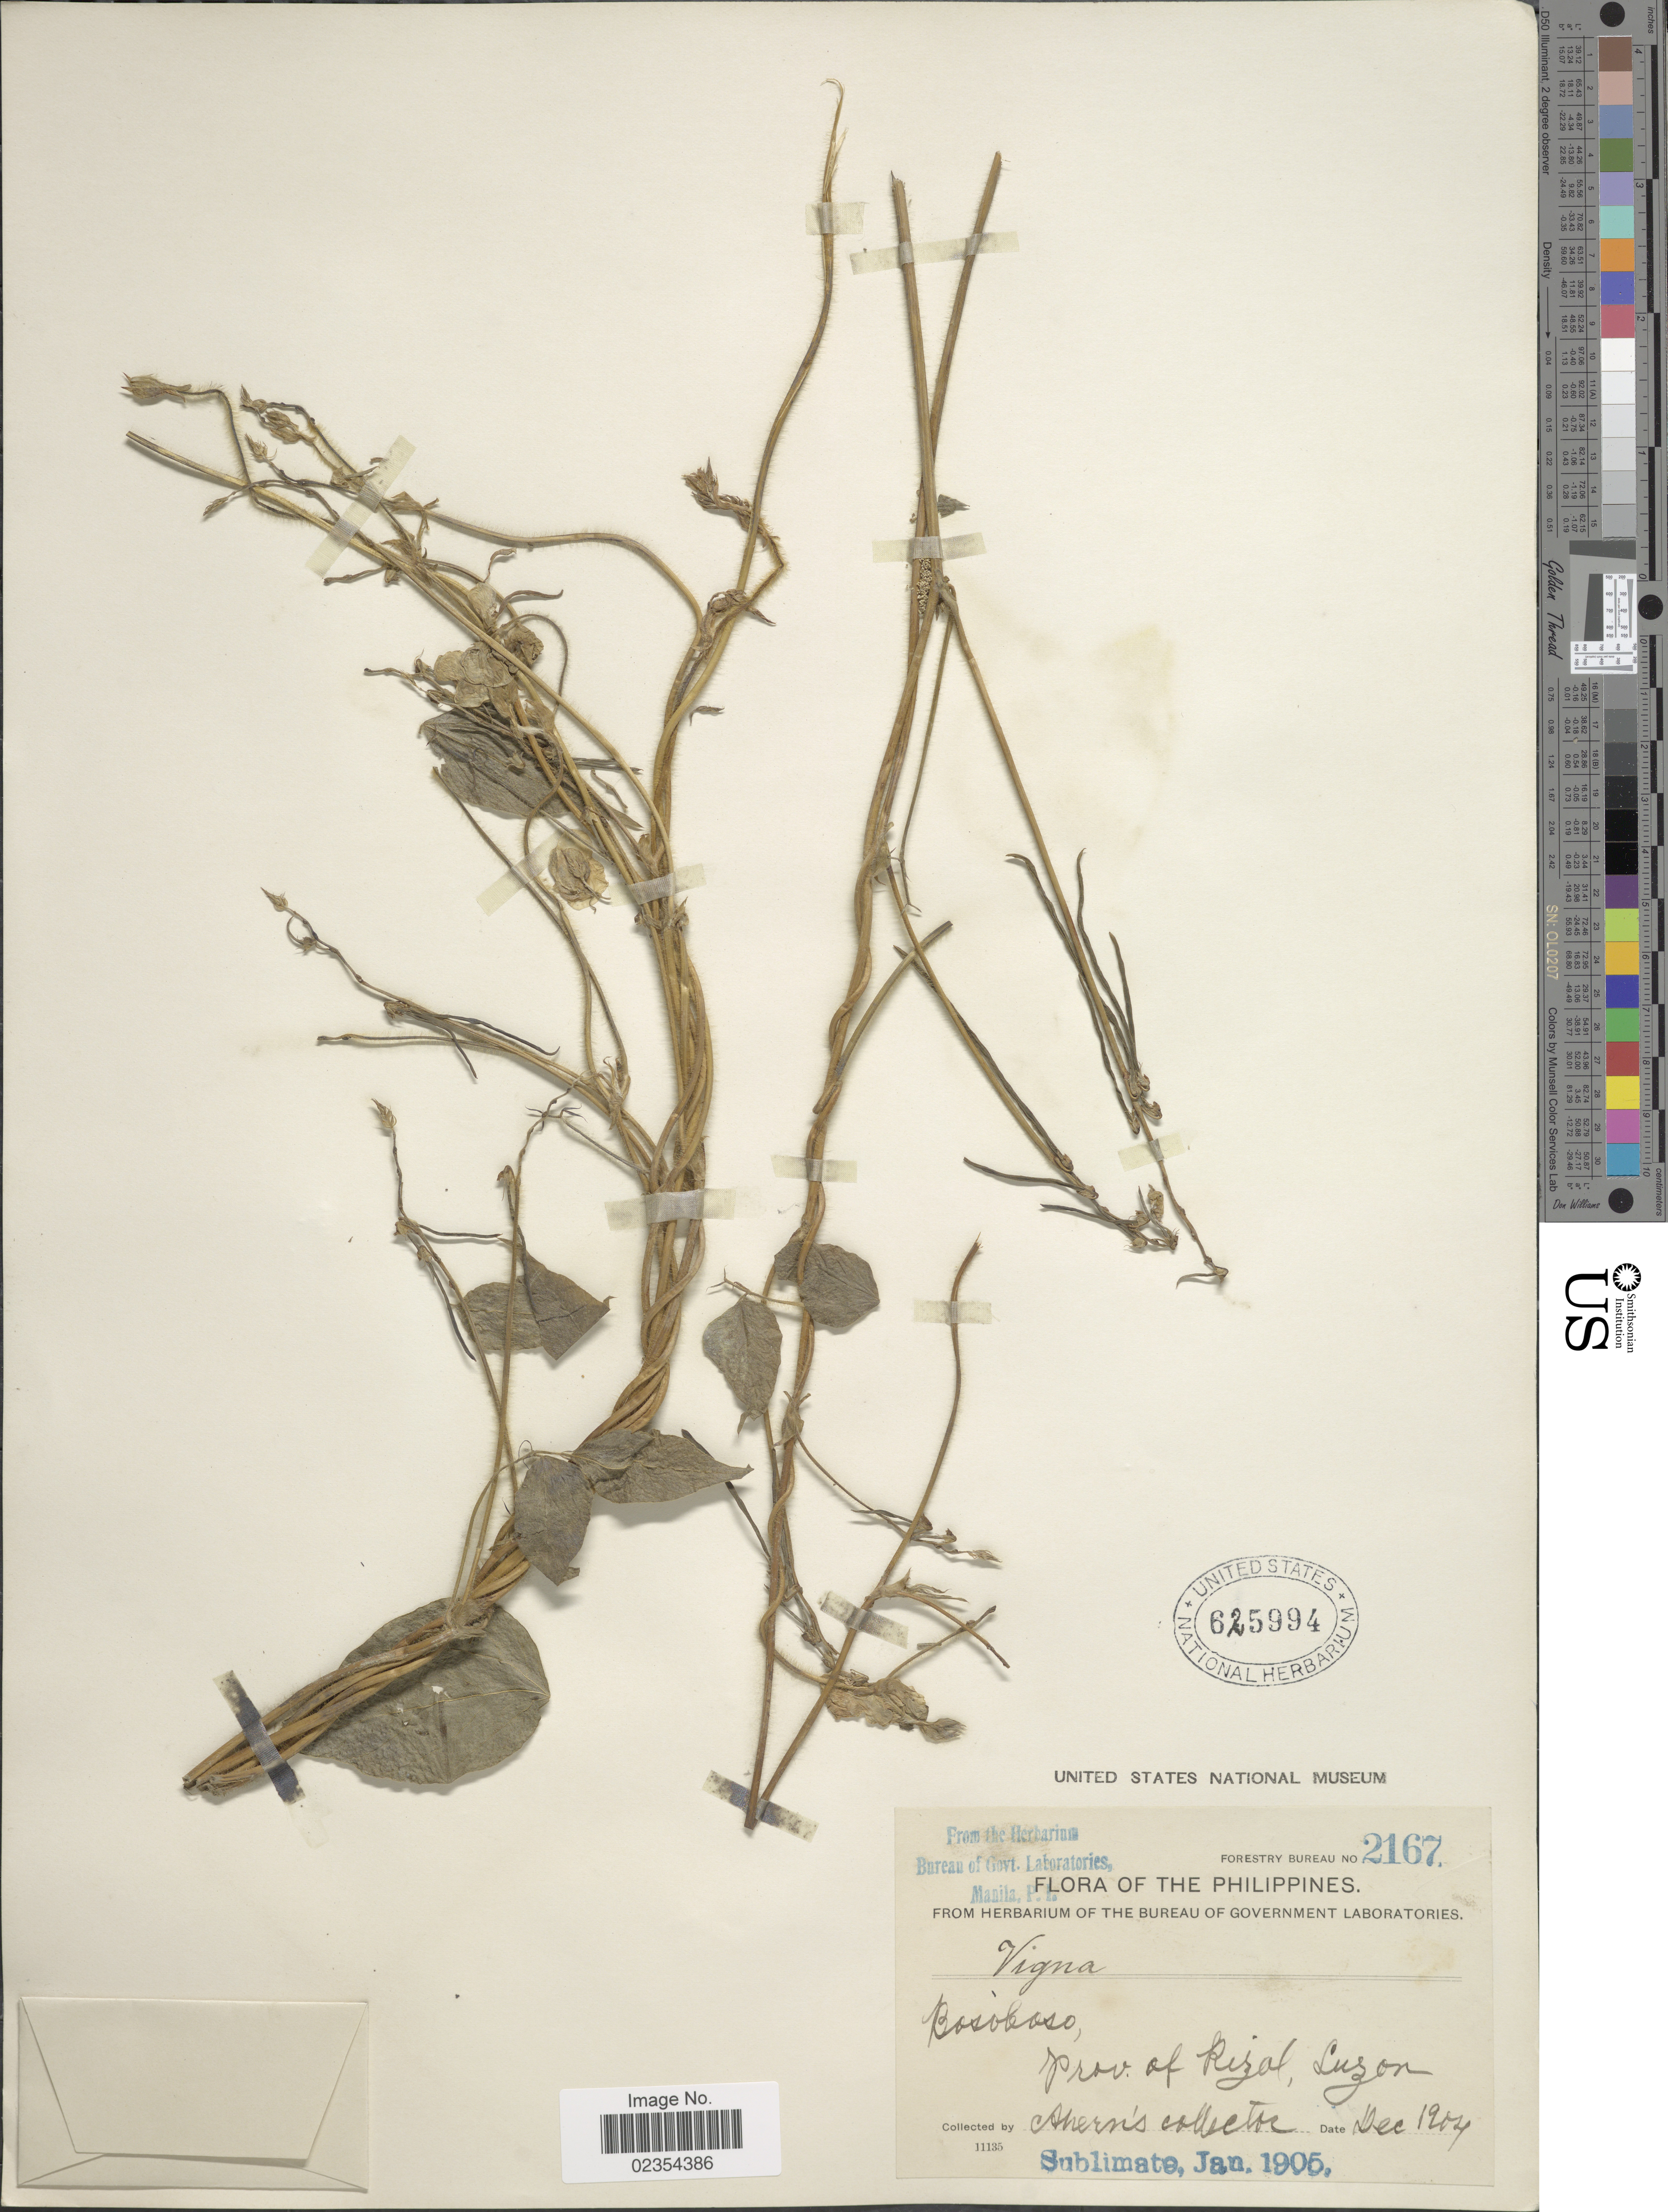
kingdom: Plantae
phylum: Tracheophyta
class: Magnoliopsida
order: Fabales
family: Fabaceae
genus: Vigna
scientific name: Vigna umbellata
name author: (Thunb.) Ohwi & H. Ohashi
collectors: Ahern's collector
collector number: Forestry Bureau 2167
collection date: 1904-12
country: Philippines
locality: Bosoboso, Prov. of Rizal, Luzon.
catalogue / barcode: US 625994